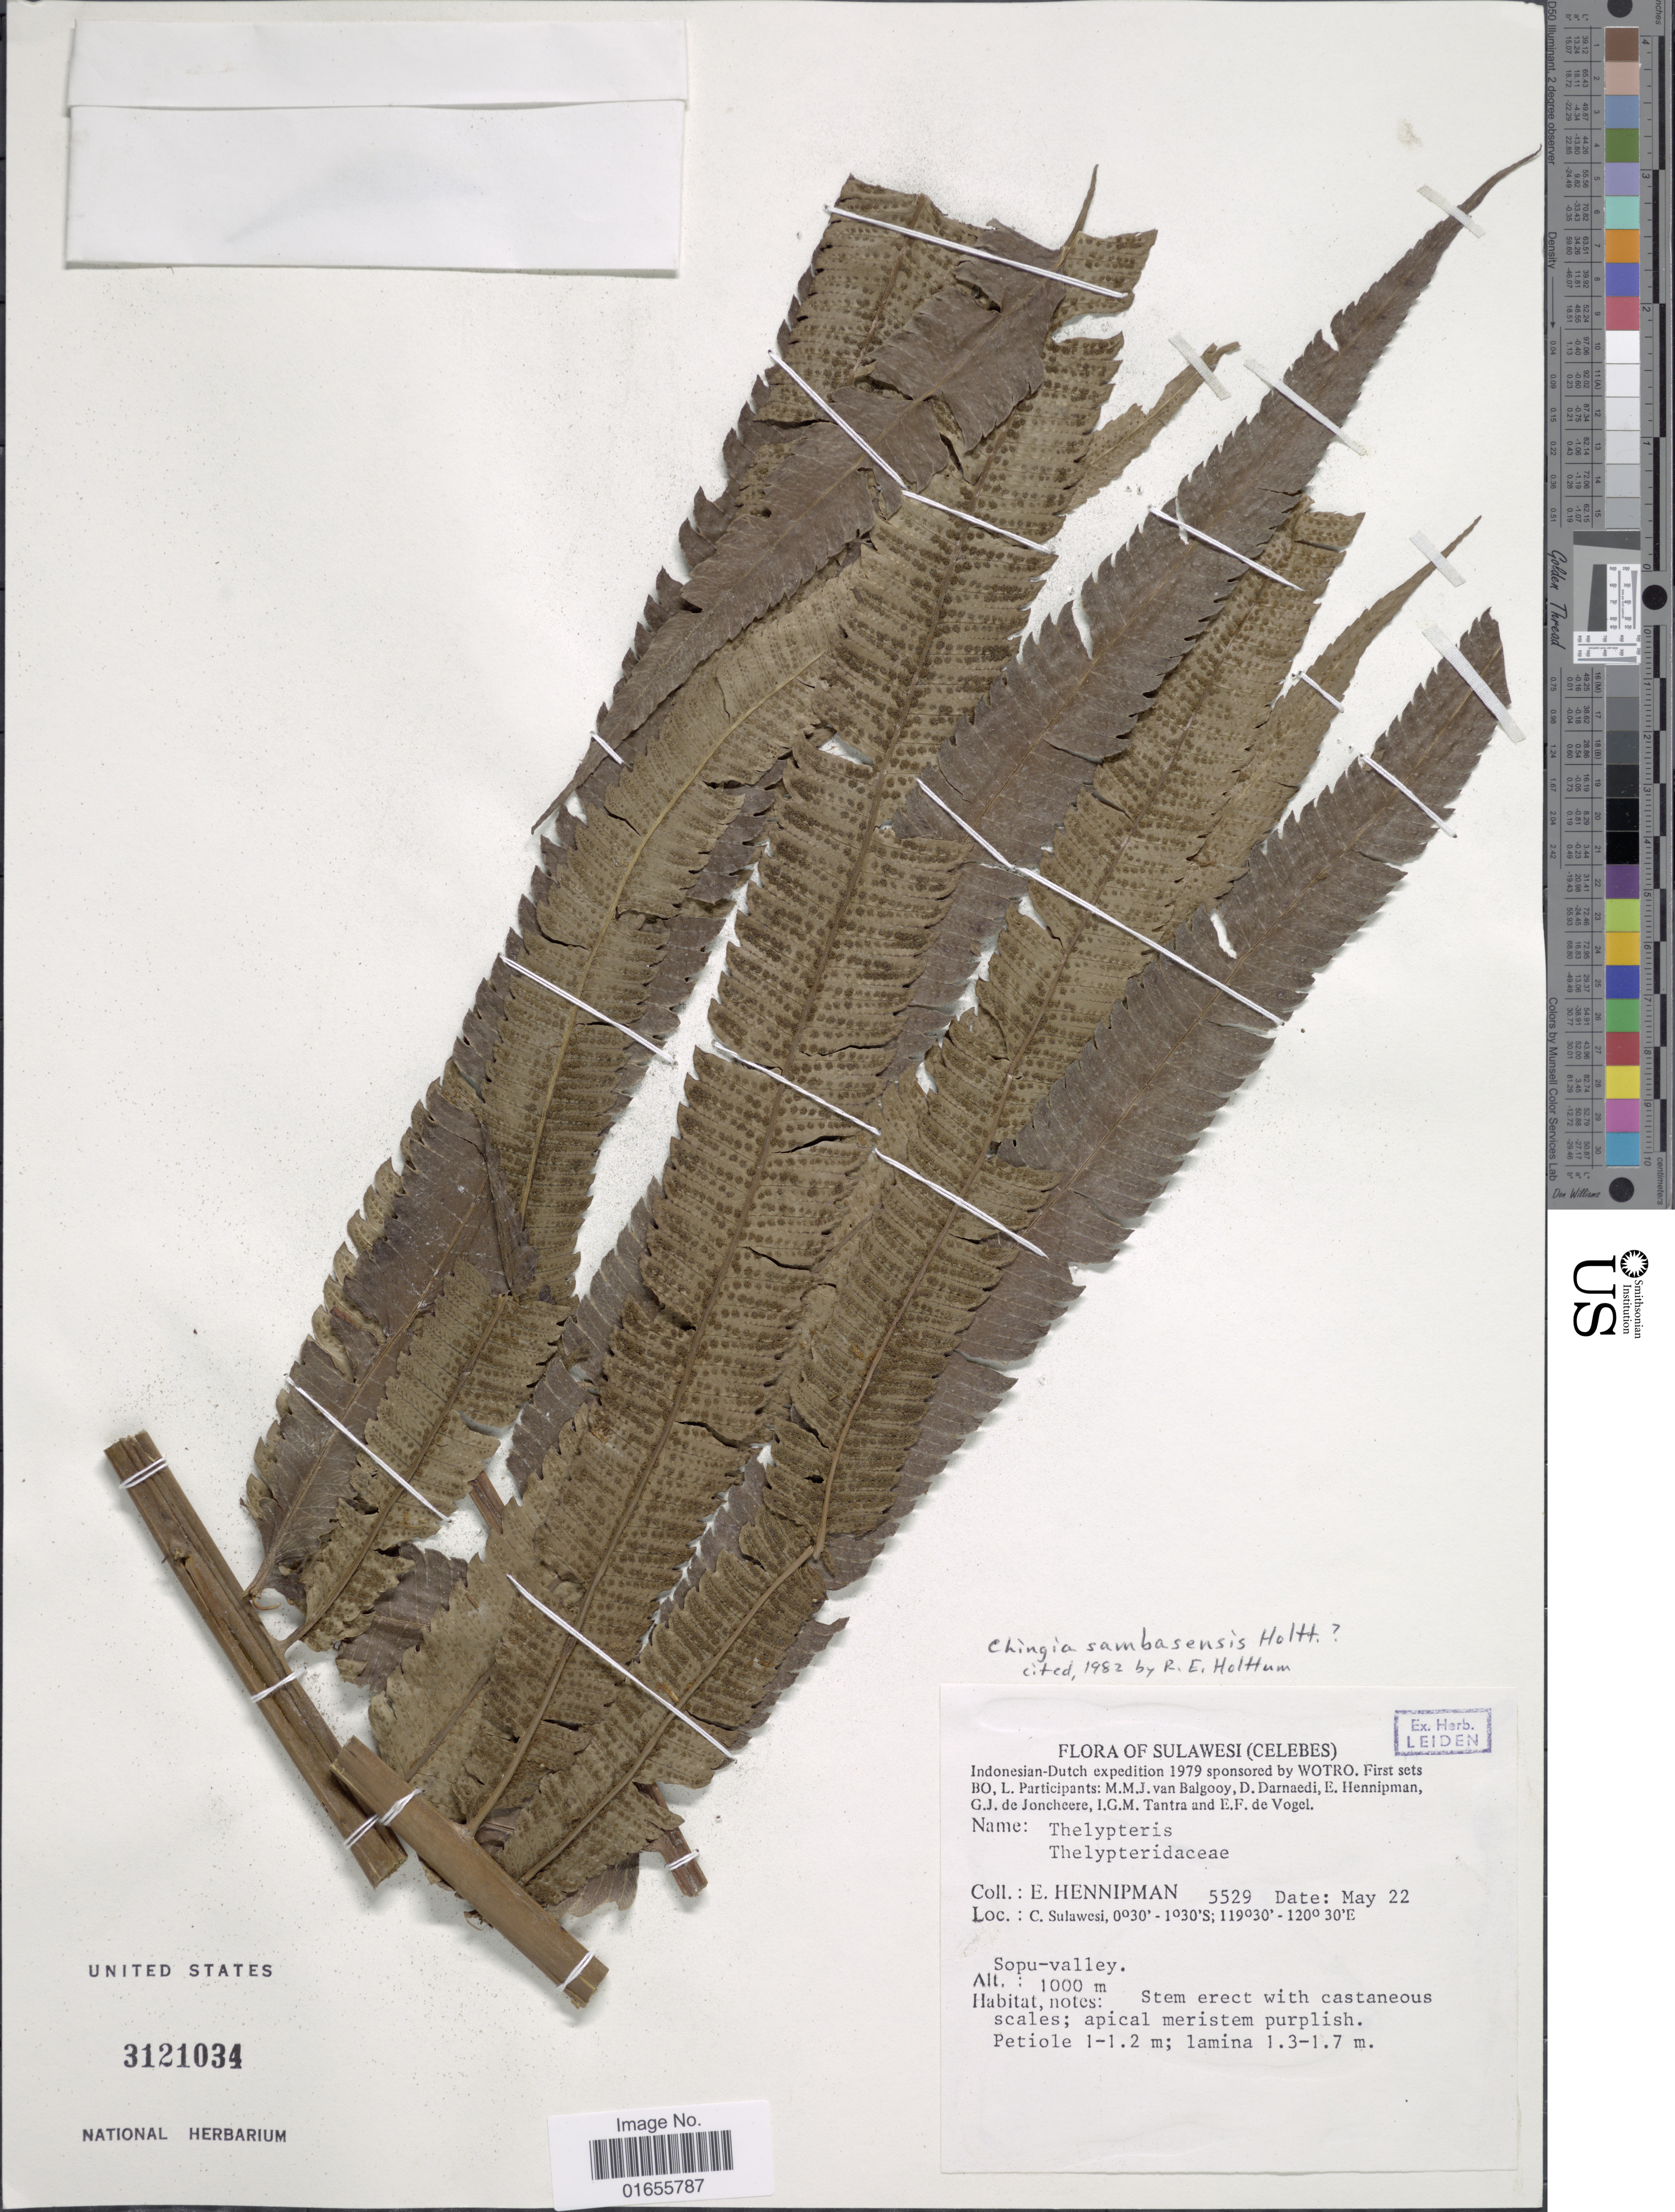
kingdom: Plantae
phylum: Tracheophyta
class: Polypodiopsida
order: Polypodiales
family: Thelypteridaceae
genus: Chingia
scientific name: Chingia sambasensis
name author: Holttum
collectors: E. Hennipman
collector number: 5529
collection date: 1979-05-22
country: Indonesia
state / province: Sulawesi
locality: C. Sulawesi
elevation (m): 1000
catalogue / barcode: US 3121034